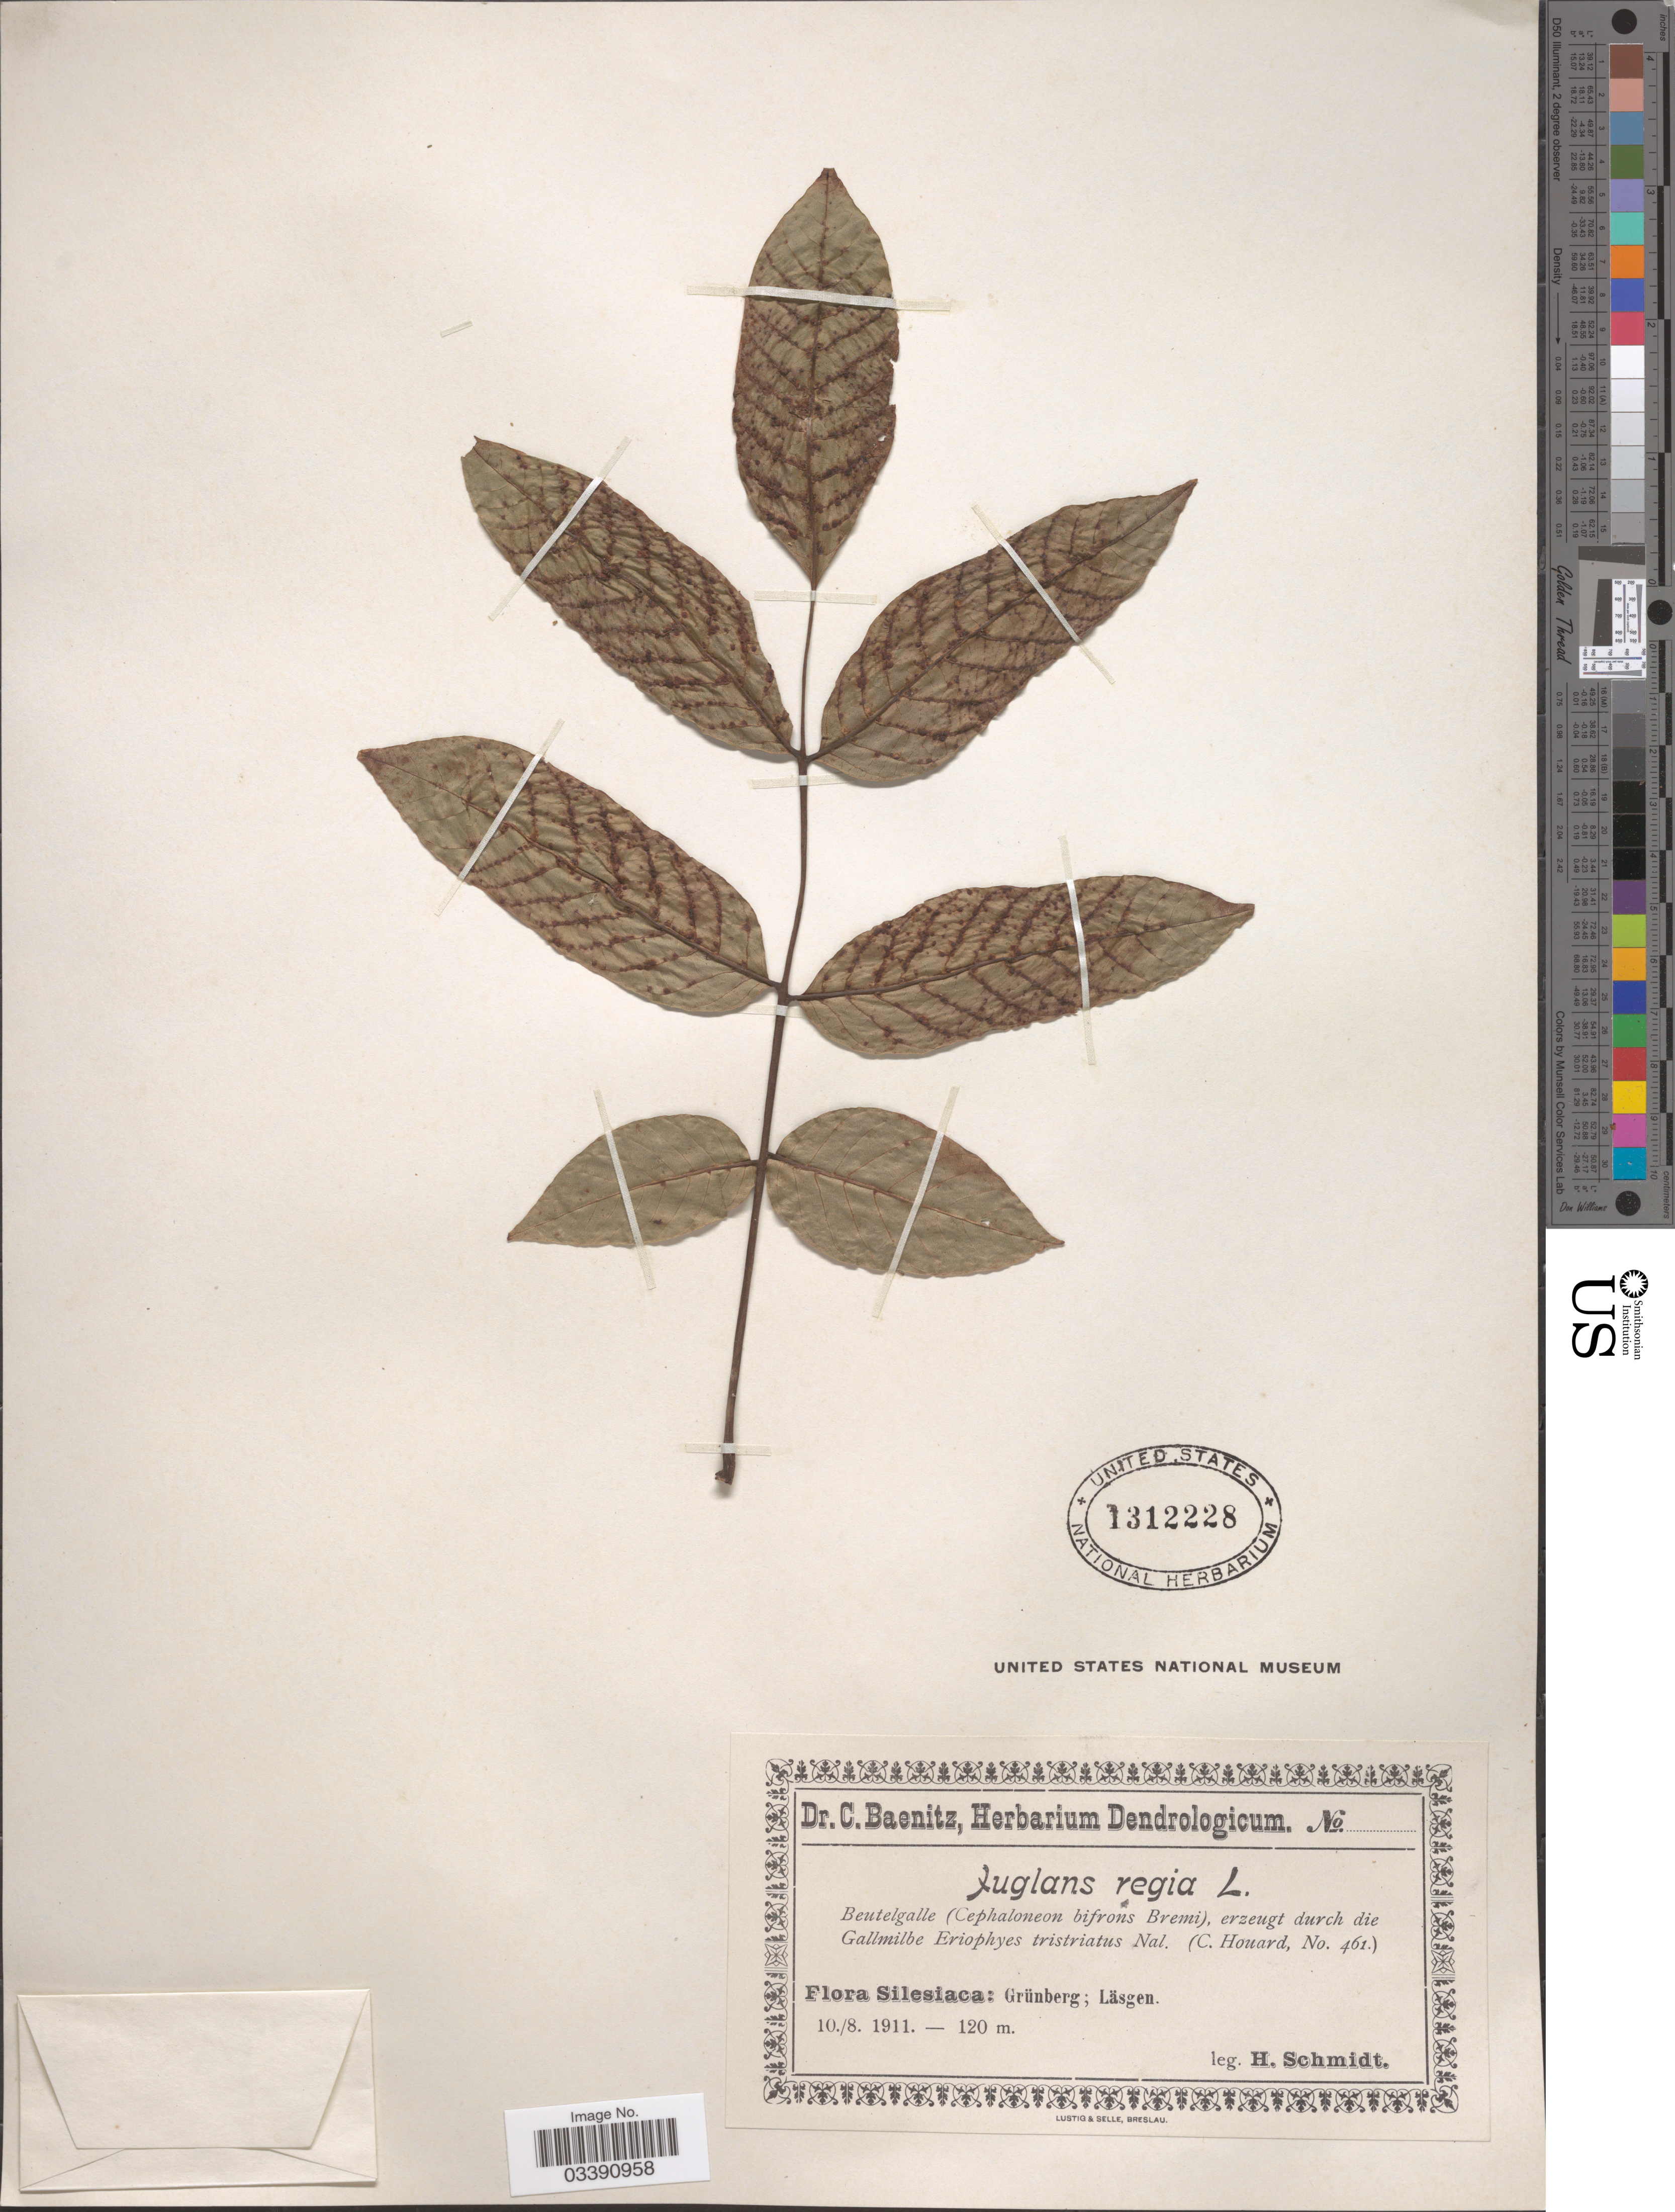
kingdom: Plantae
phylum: Tracheophyta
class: Magnoliopsida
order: Fagales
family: Juglandaceae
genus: Juglans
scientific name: Juglans regia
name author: L.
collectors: H. Schmidt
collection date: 1911-08-10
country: Poland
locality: Silesiaca: Grünberg; Läsgen.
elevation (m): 120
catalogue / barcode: US 1312228